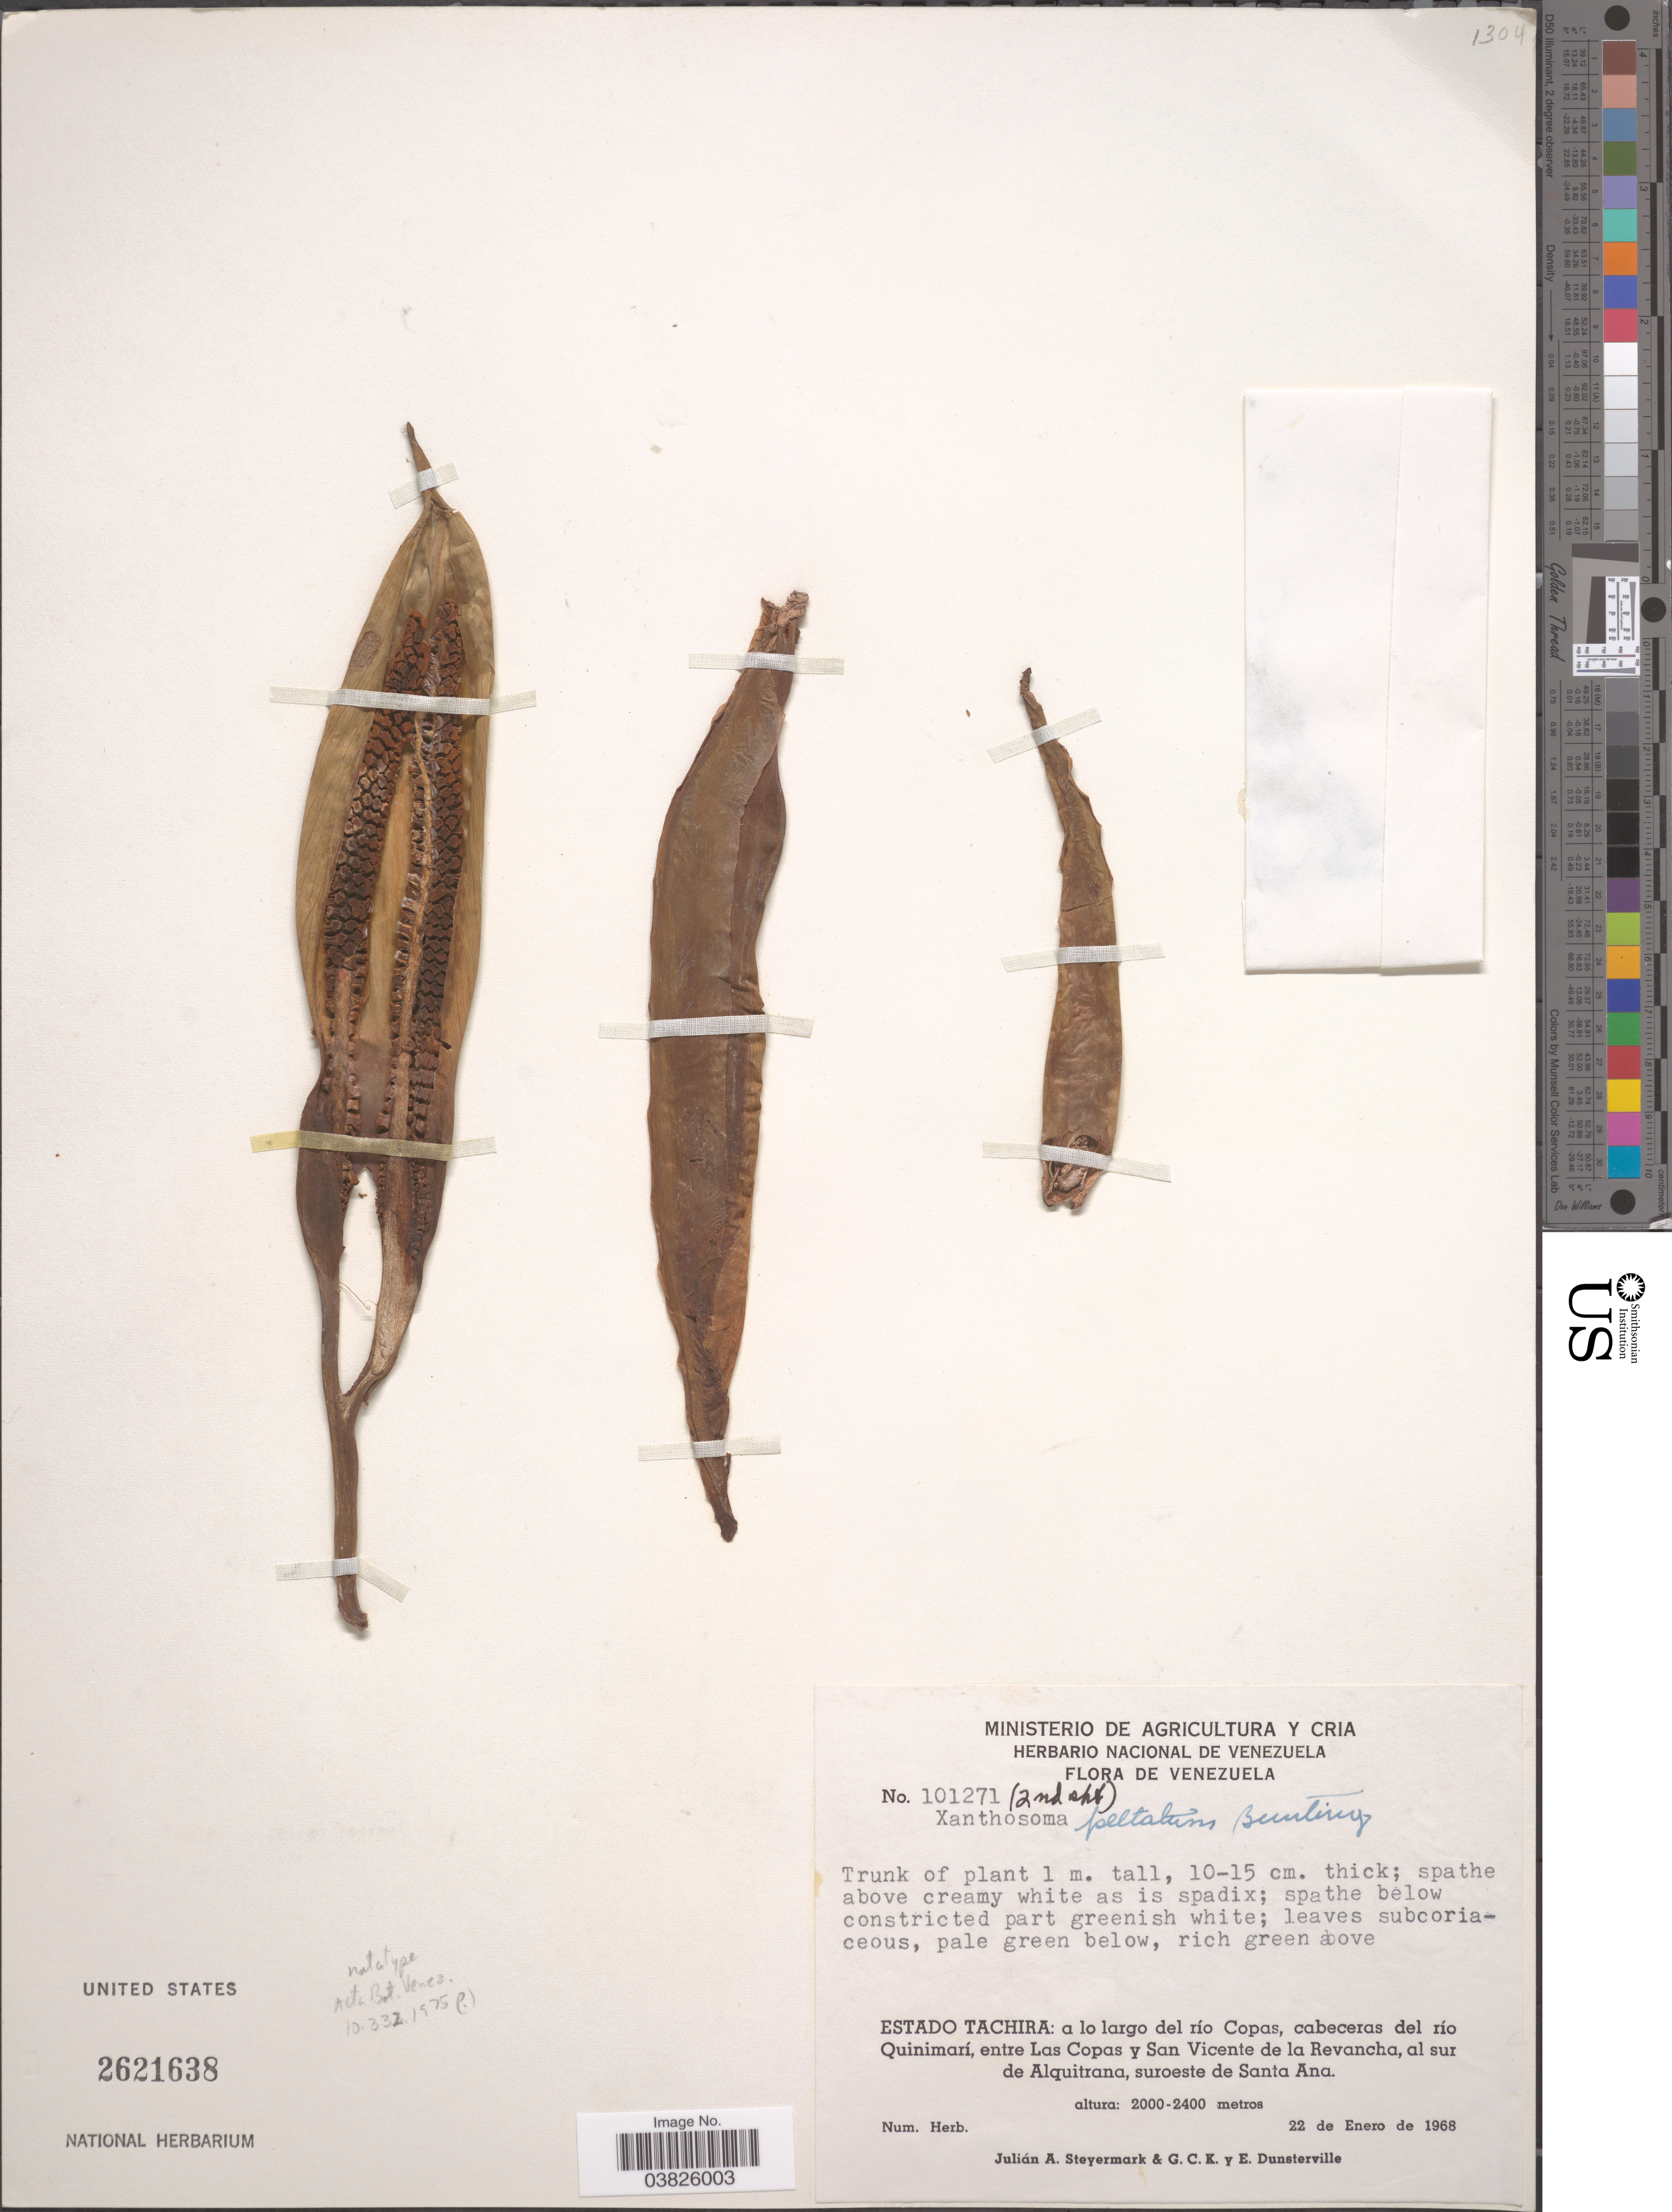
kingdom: Plantae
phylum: Tracheophyta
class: Liliopsida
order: Alismatales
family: Araceae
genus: Xanthosoma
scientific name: Xanthosoma peltatum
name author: G.S. Bunting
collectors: J. Steyermark, G. C. K. Dunsterville & E. Dunsterville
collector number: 101271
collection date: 1968-01-22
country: Venezuela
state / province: Tachira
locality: A lo largo del río Copas, cabeceras del río Quinimarí, entre Las Copas y San Vicente de la Revancha, al sur de Alquitrana, suroeste de Santa Ana.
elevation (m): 2000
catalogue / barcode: US 2621638